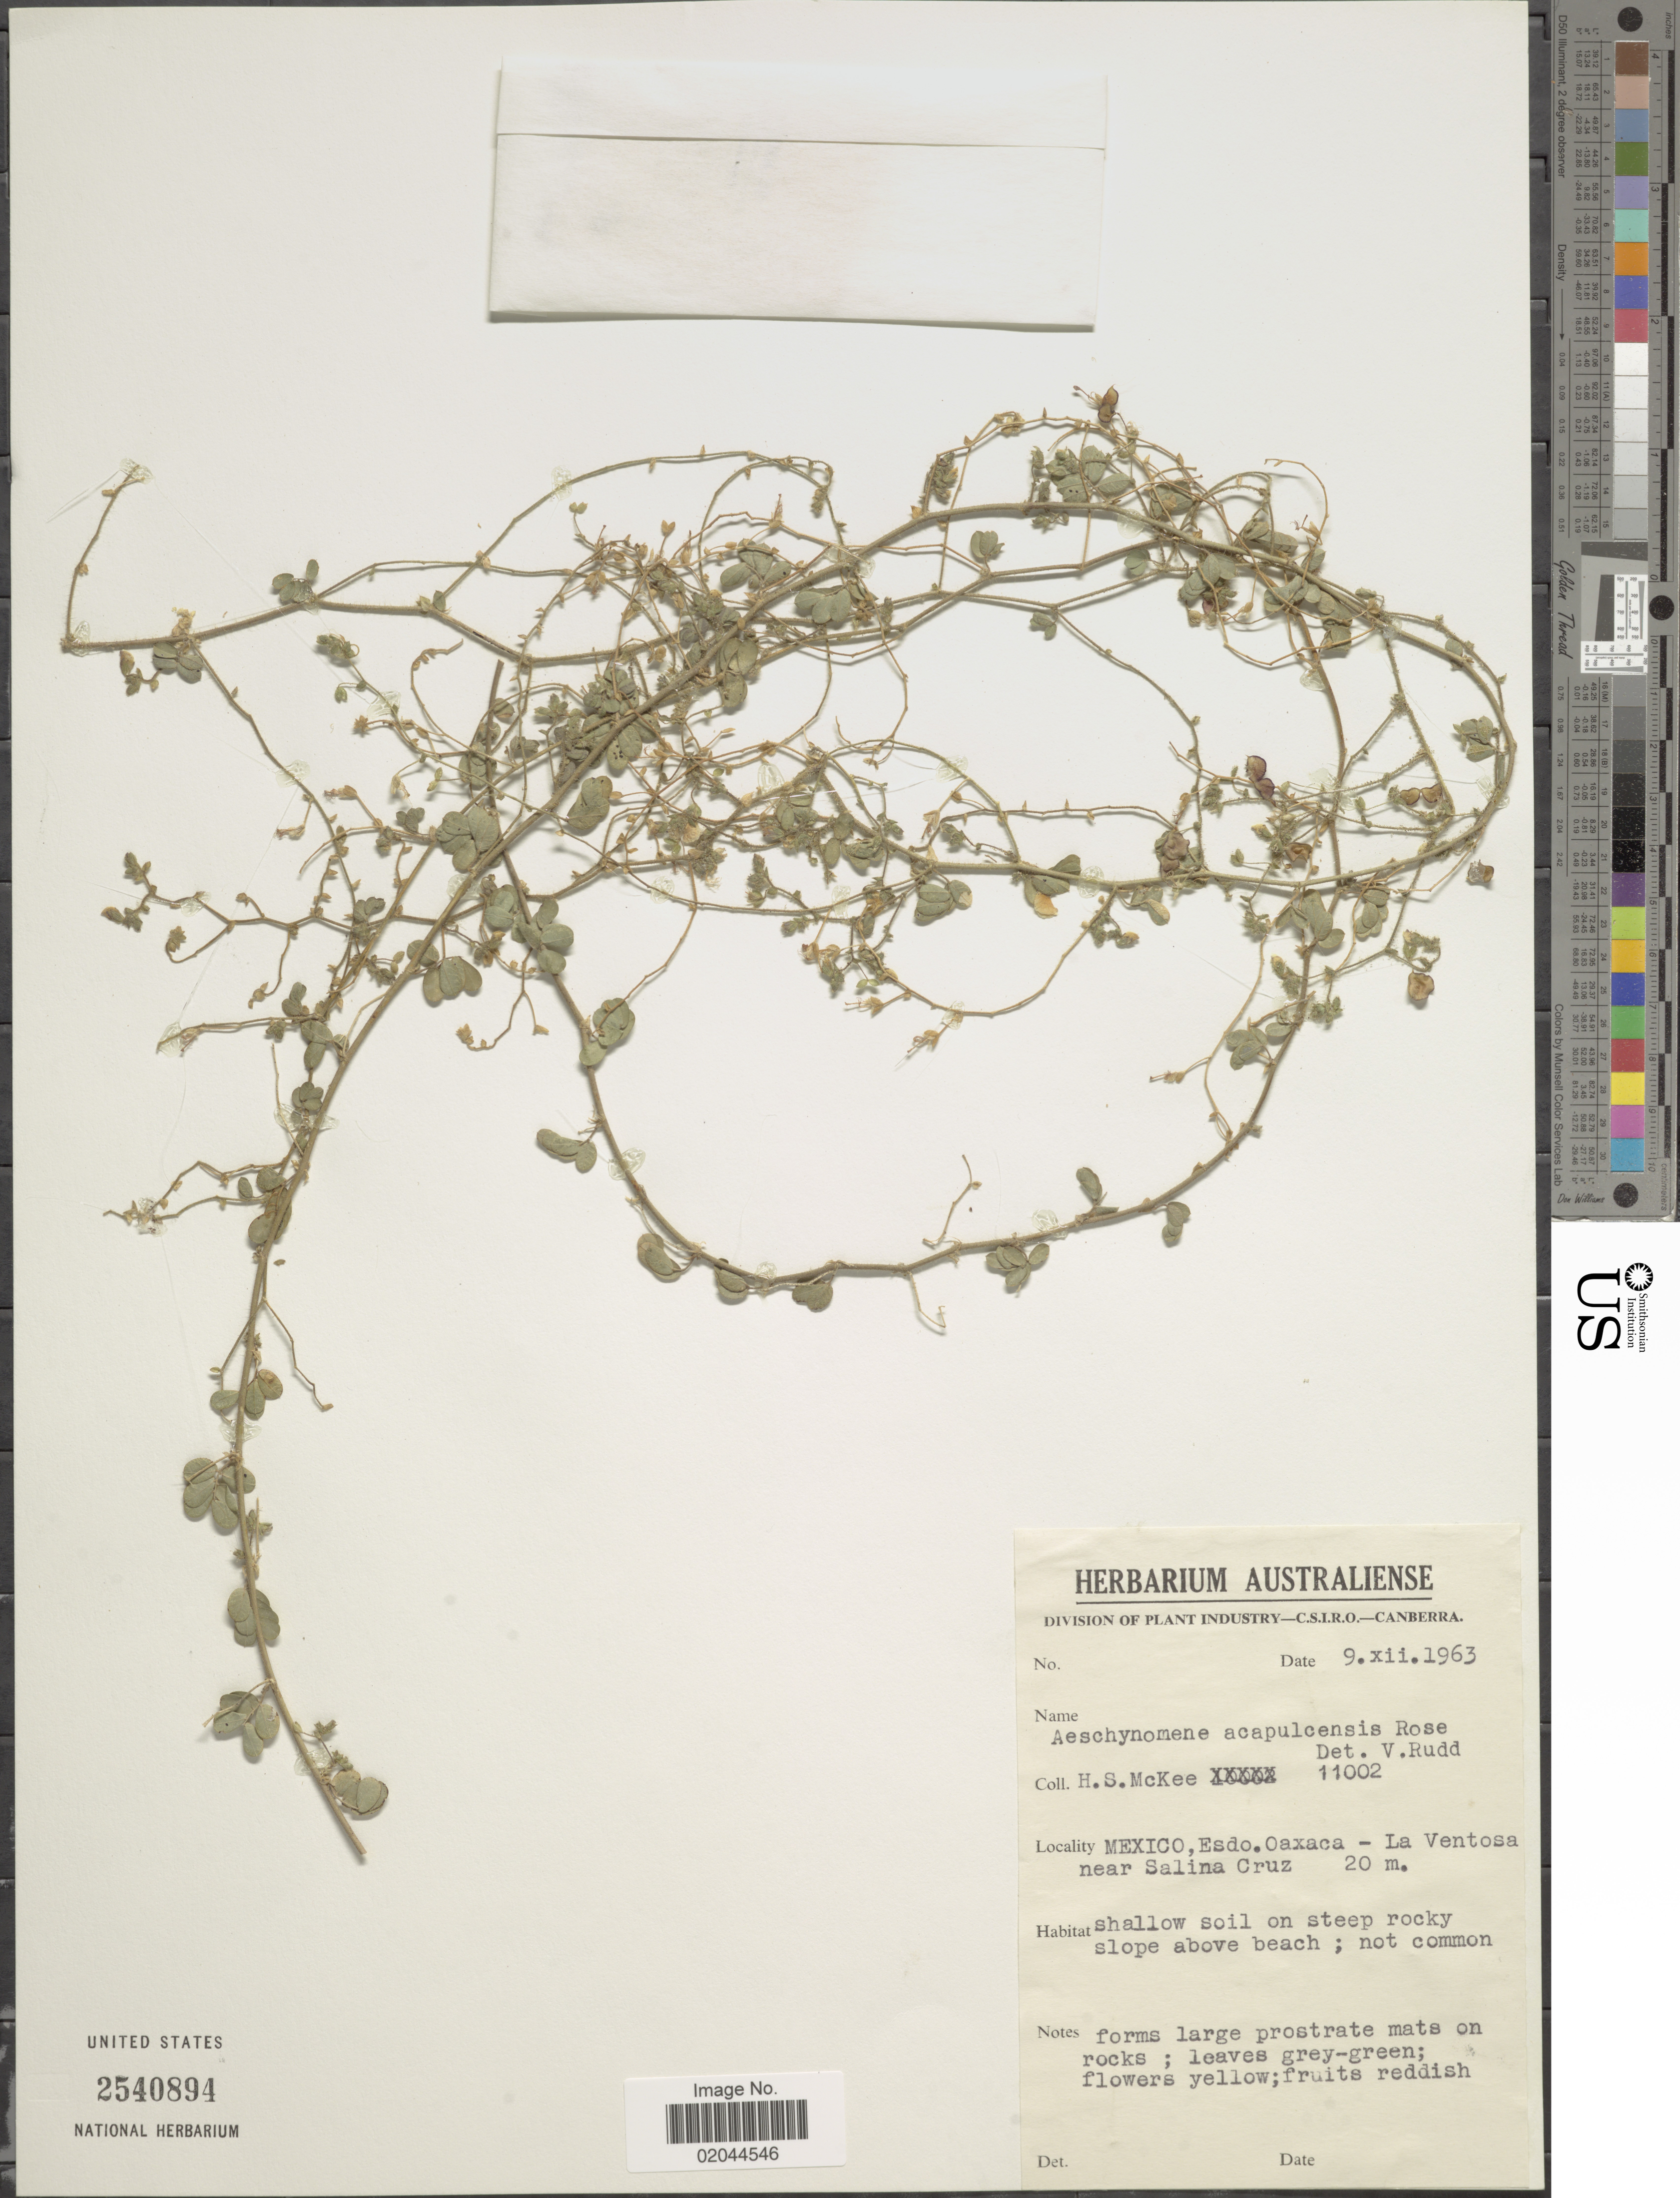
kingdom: Plantae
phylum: Tracheophyta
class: Magnoliopsida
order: Fabales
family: Fabaceae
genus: Aeschynomene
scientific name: Aeschynomene acapulcensis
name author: Rose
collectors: H. S. McKee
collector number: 11002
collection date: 1963-12-09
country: Mexico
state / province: Oaxaca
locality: La Ventosa near Salina Cruz, on steep rocky slope above beach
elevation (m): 20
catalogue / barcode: US 2540894